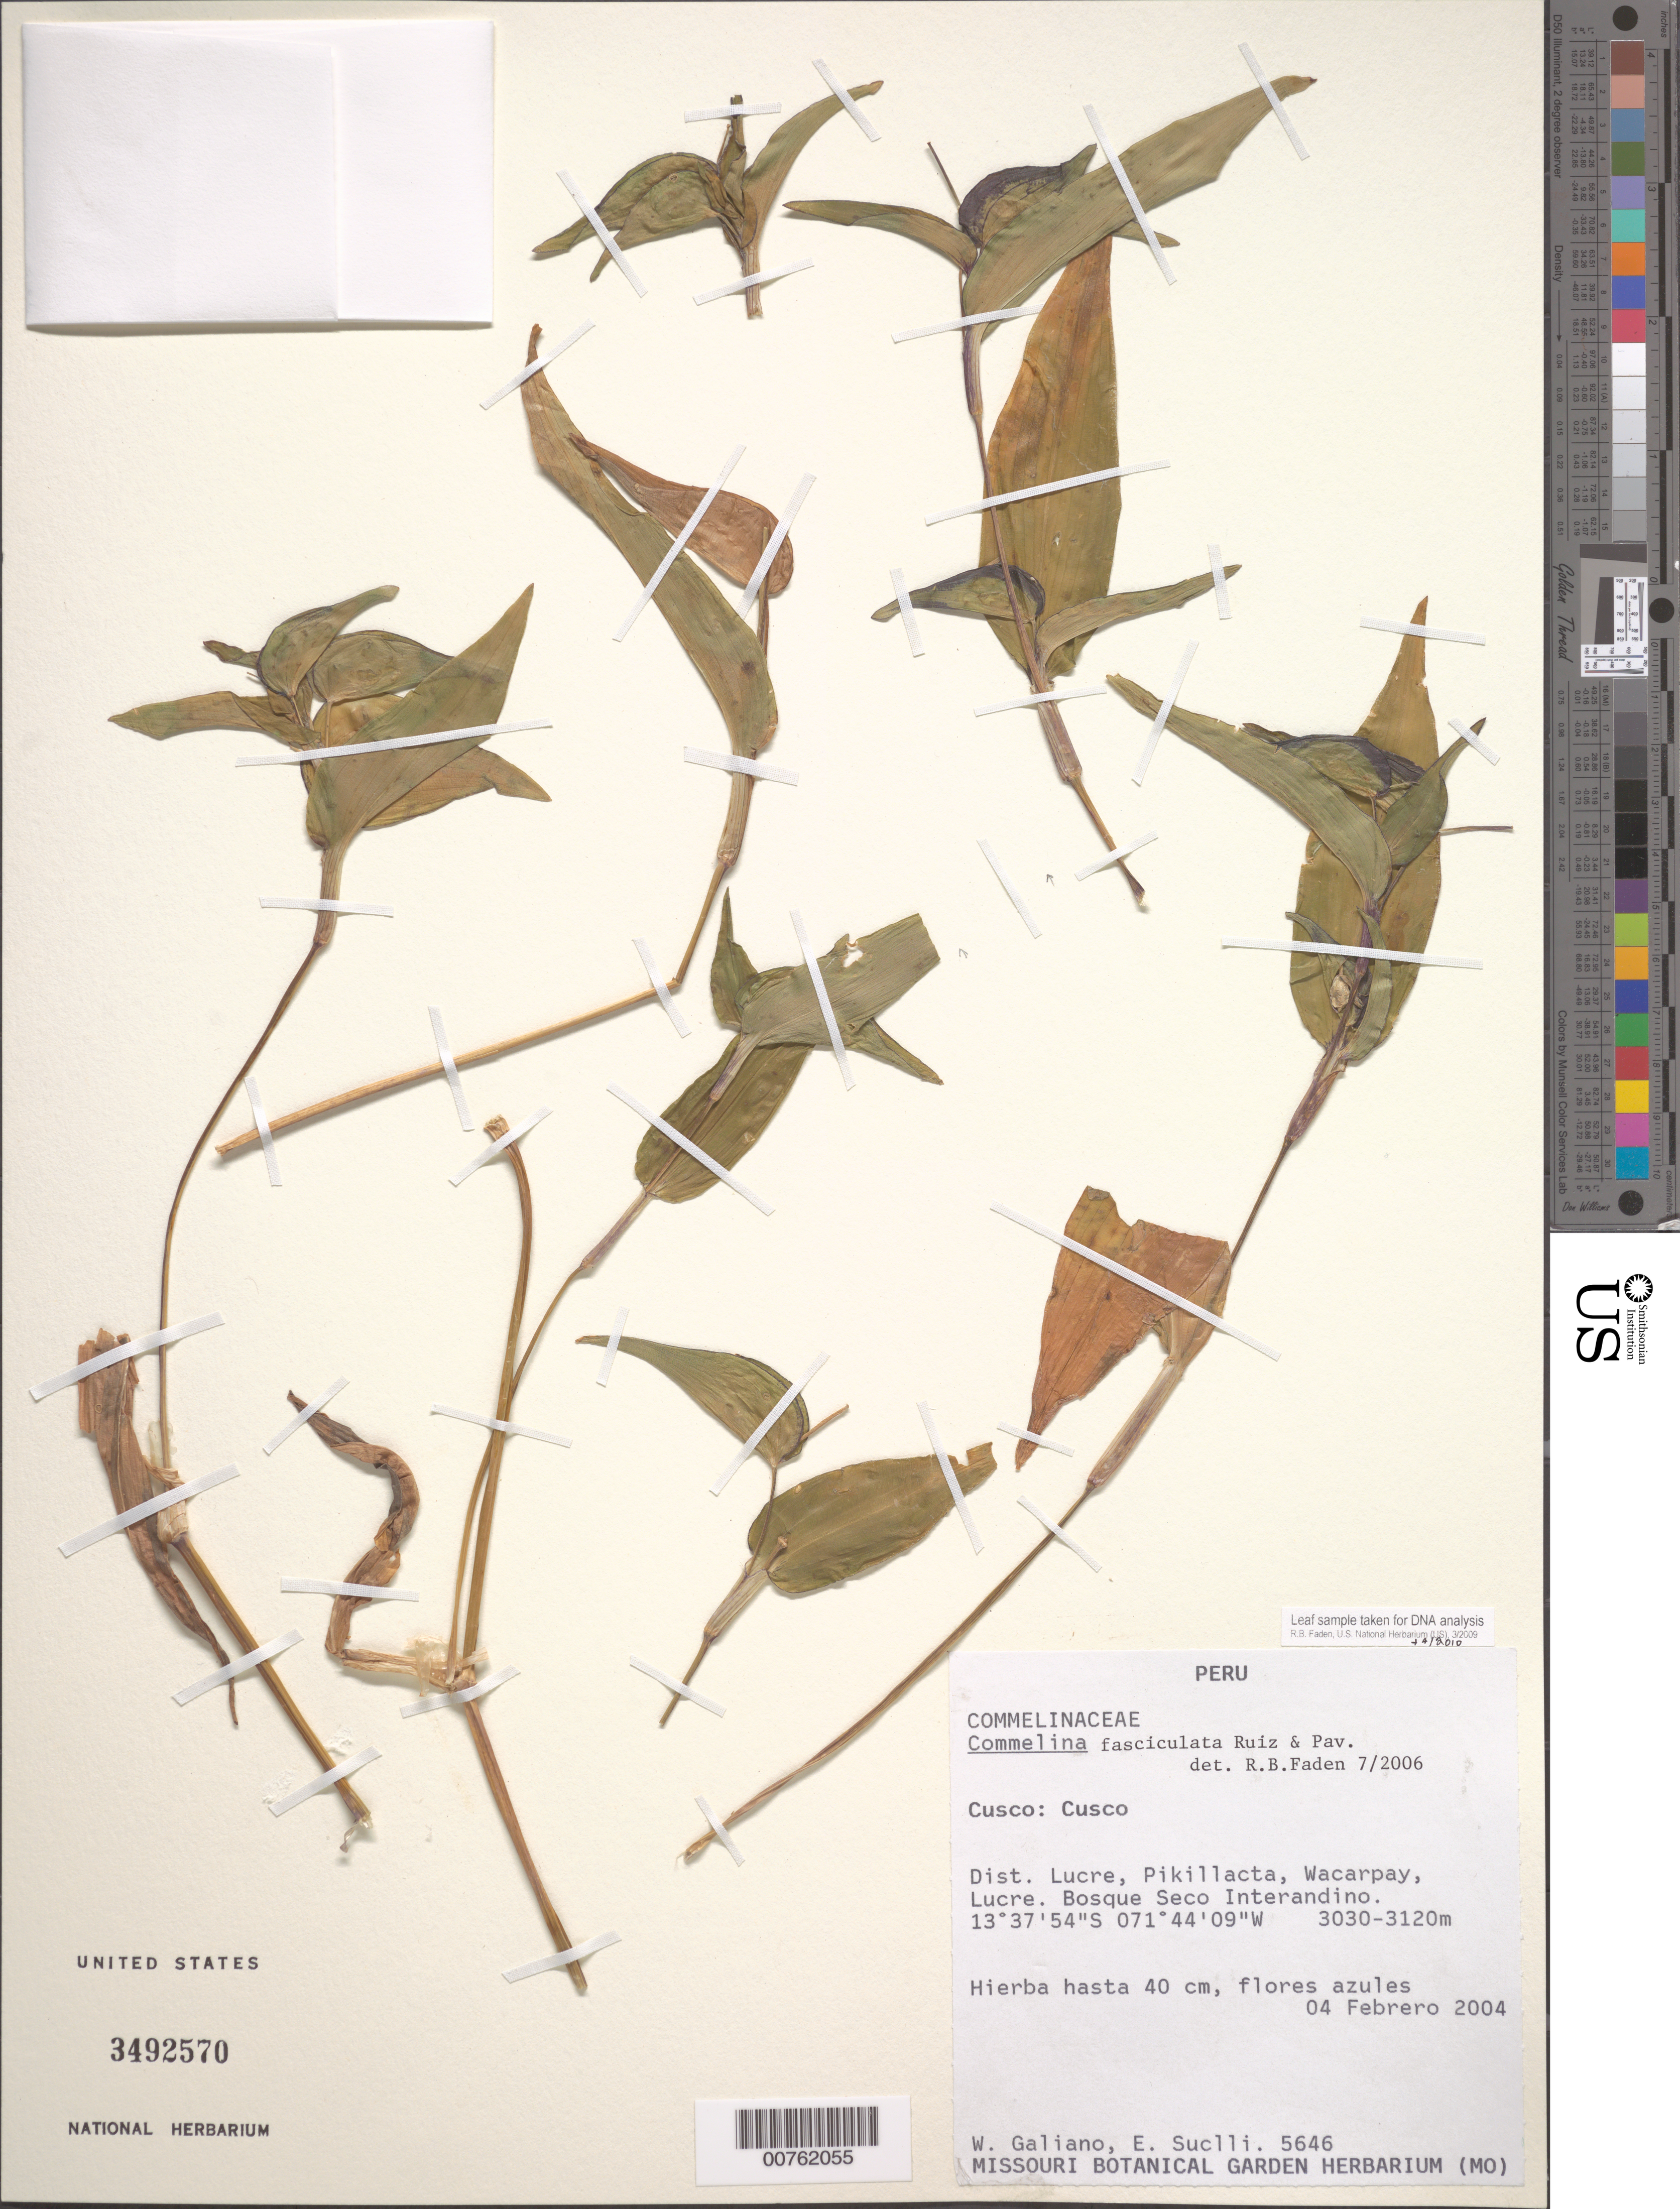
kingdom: Plantae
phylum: Tracheophyta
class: Liliopsida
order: Commelinales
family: Commelinaceae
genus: Commelina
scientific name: Commelina fasciculata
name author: Ruiz & Pav.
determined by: Faden, Robert B., (US), Smithsonian Institution - National Museum of Natural History (UNITED STATES)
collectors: W. Galiano & E. Suclli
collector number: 5646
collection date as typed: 04 Feb 2004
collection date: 2004-02-04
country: Peru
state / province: Cusco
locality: Cusco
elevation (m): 3030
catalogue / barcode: US 3492570